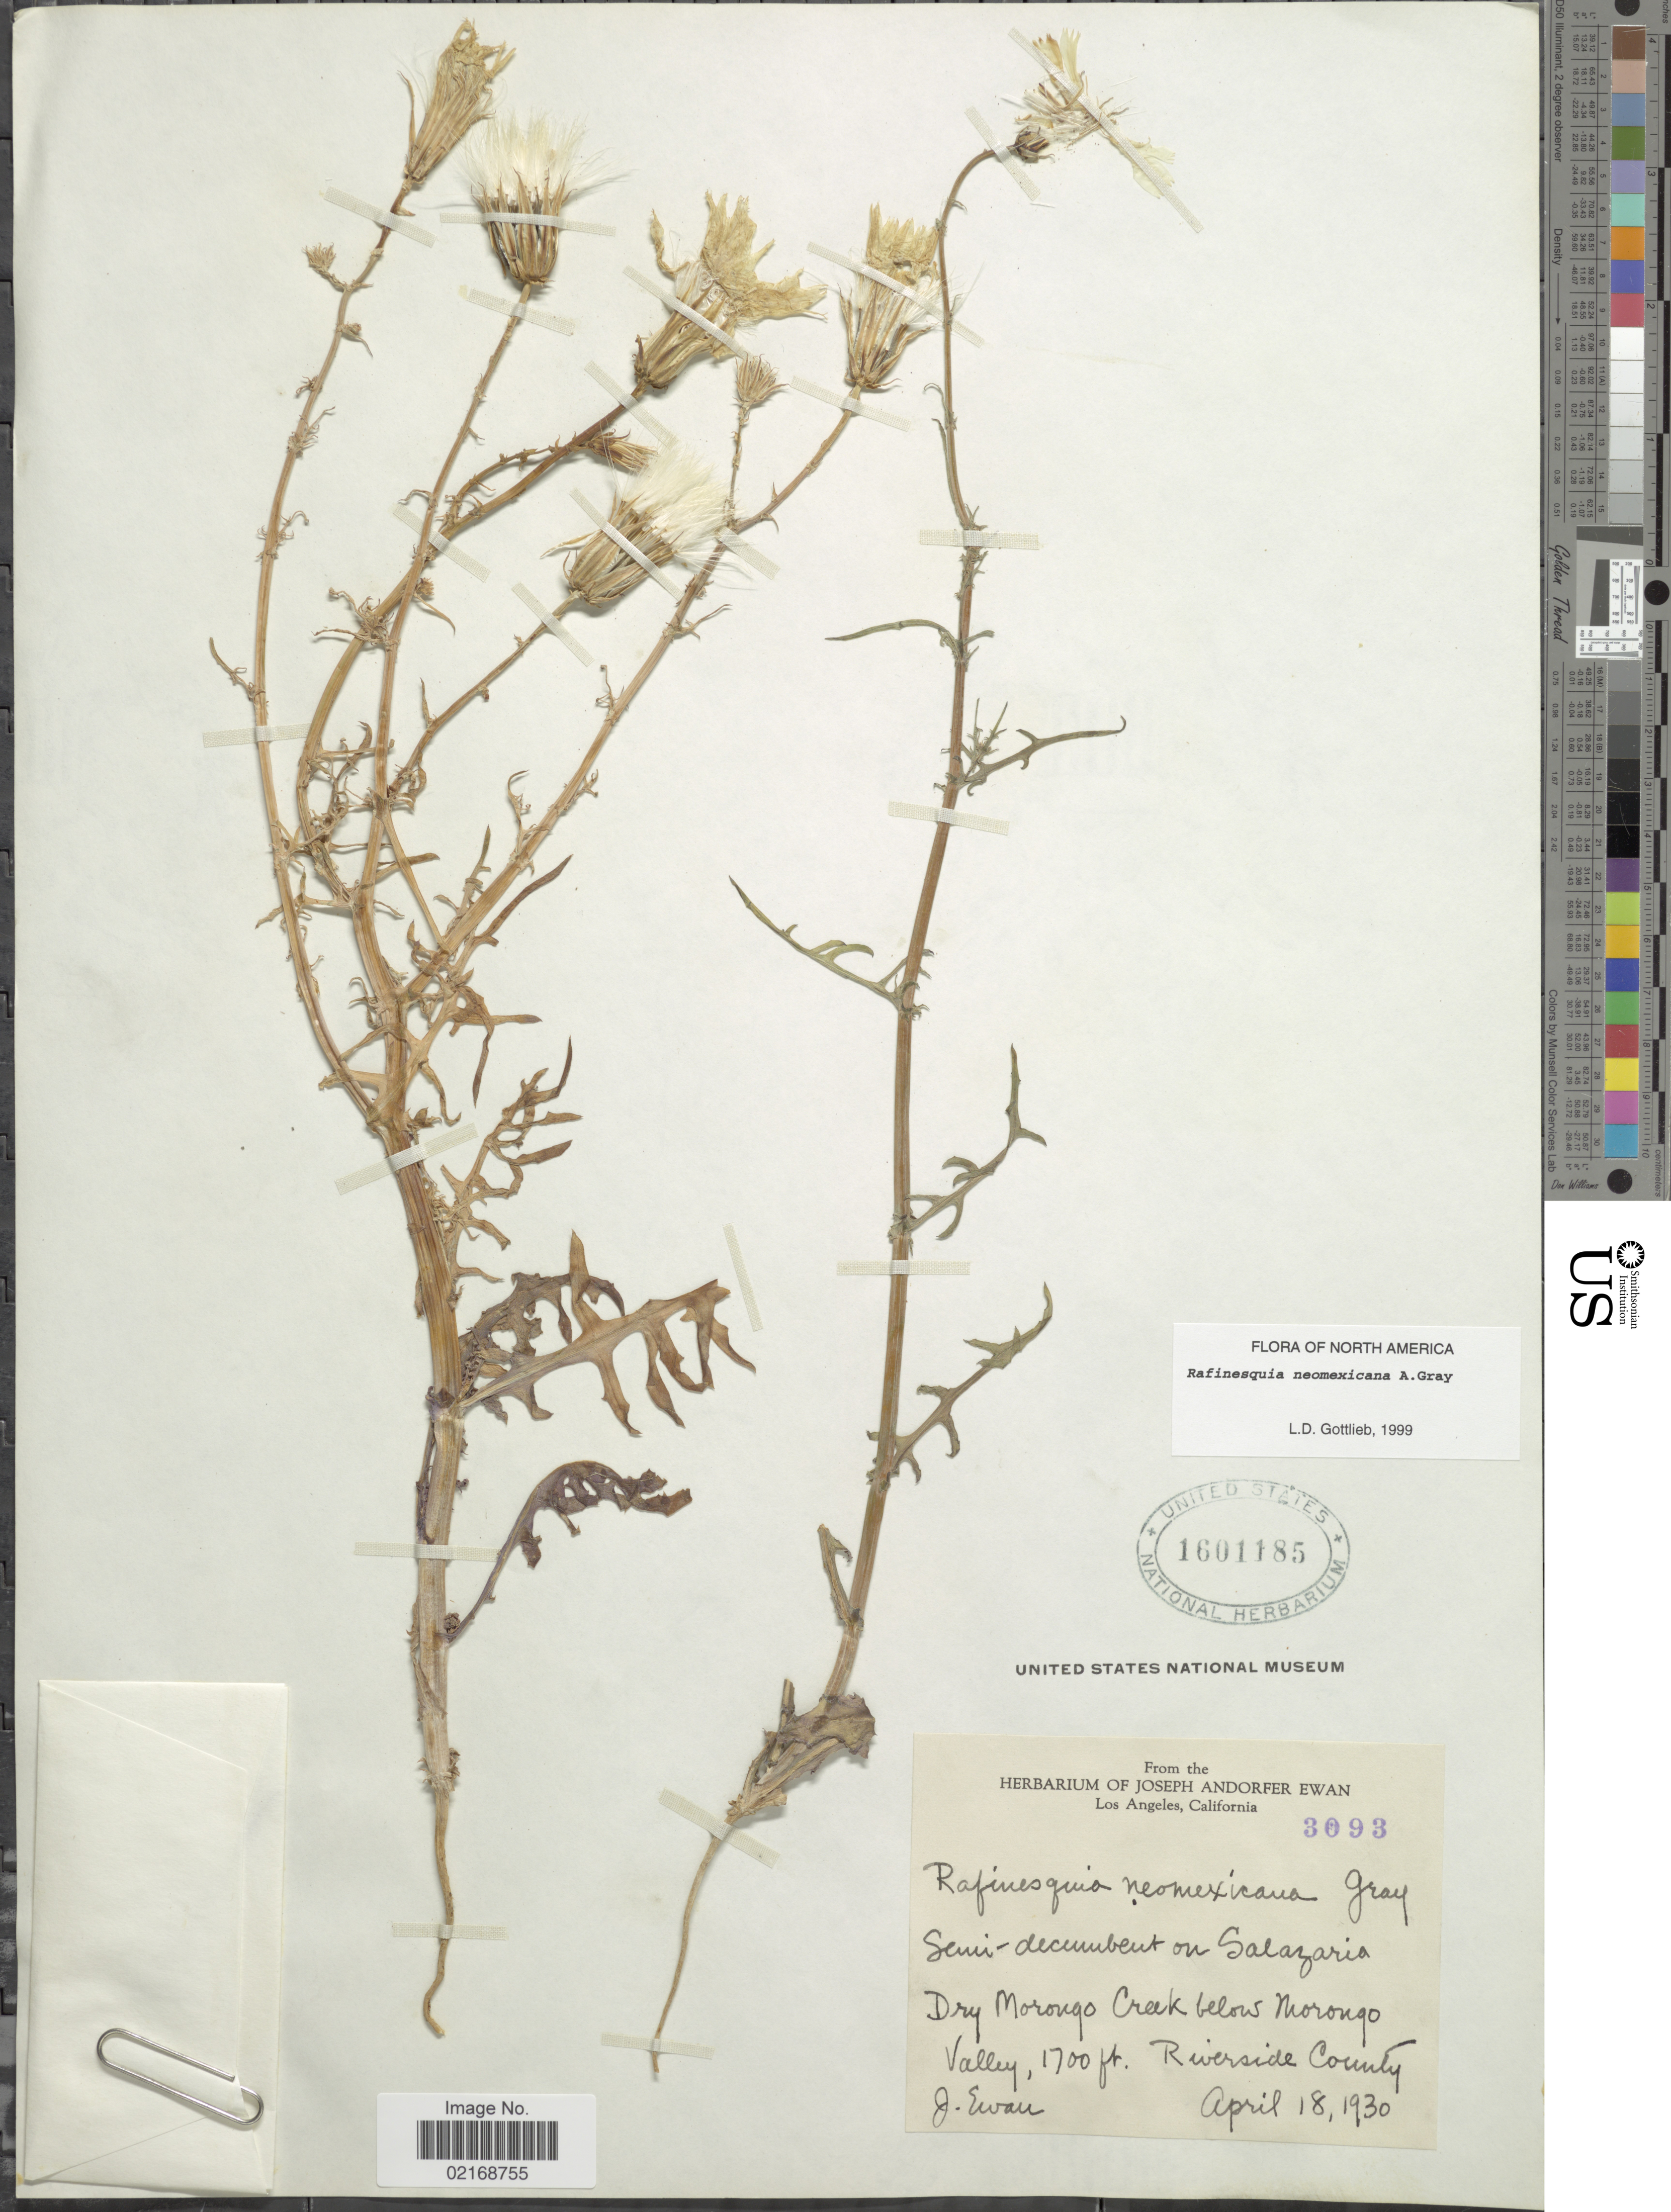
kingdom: Plantae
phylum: Tracheophyta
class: Magnoliopsida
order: Asterales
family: Asteraceae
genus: Rafinesquia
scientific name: Rafinesquia neomexicana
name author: A. Gray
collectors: J. A. Ewan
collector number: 3093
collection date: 1930-04-18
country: United States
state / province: California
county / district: Riverside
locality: Los Angeles, Semi-decuubeut on Salararia, Dry Morongo Creek below Morongo Valley, Riverside County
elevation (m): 518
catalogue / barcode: US 1601185